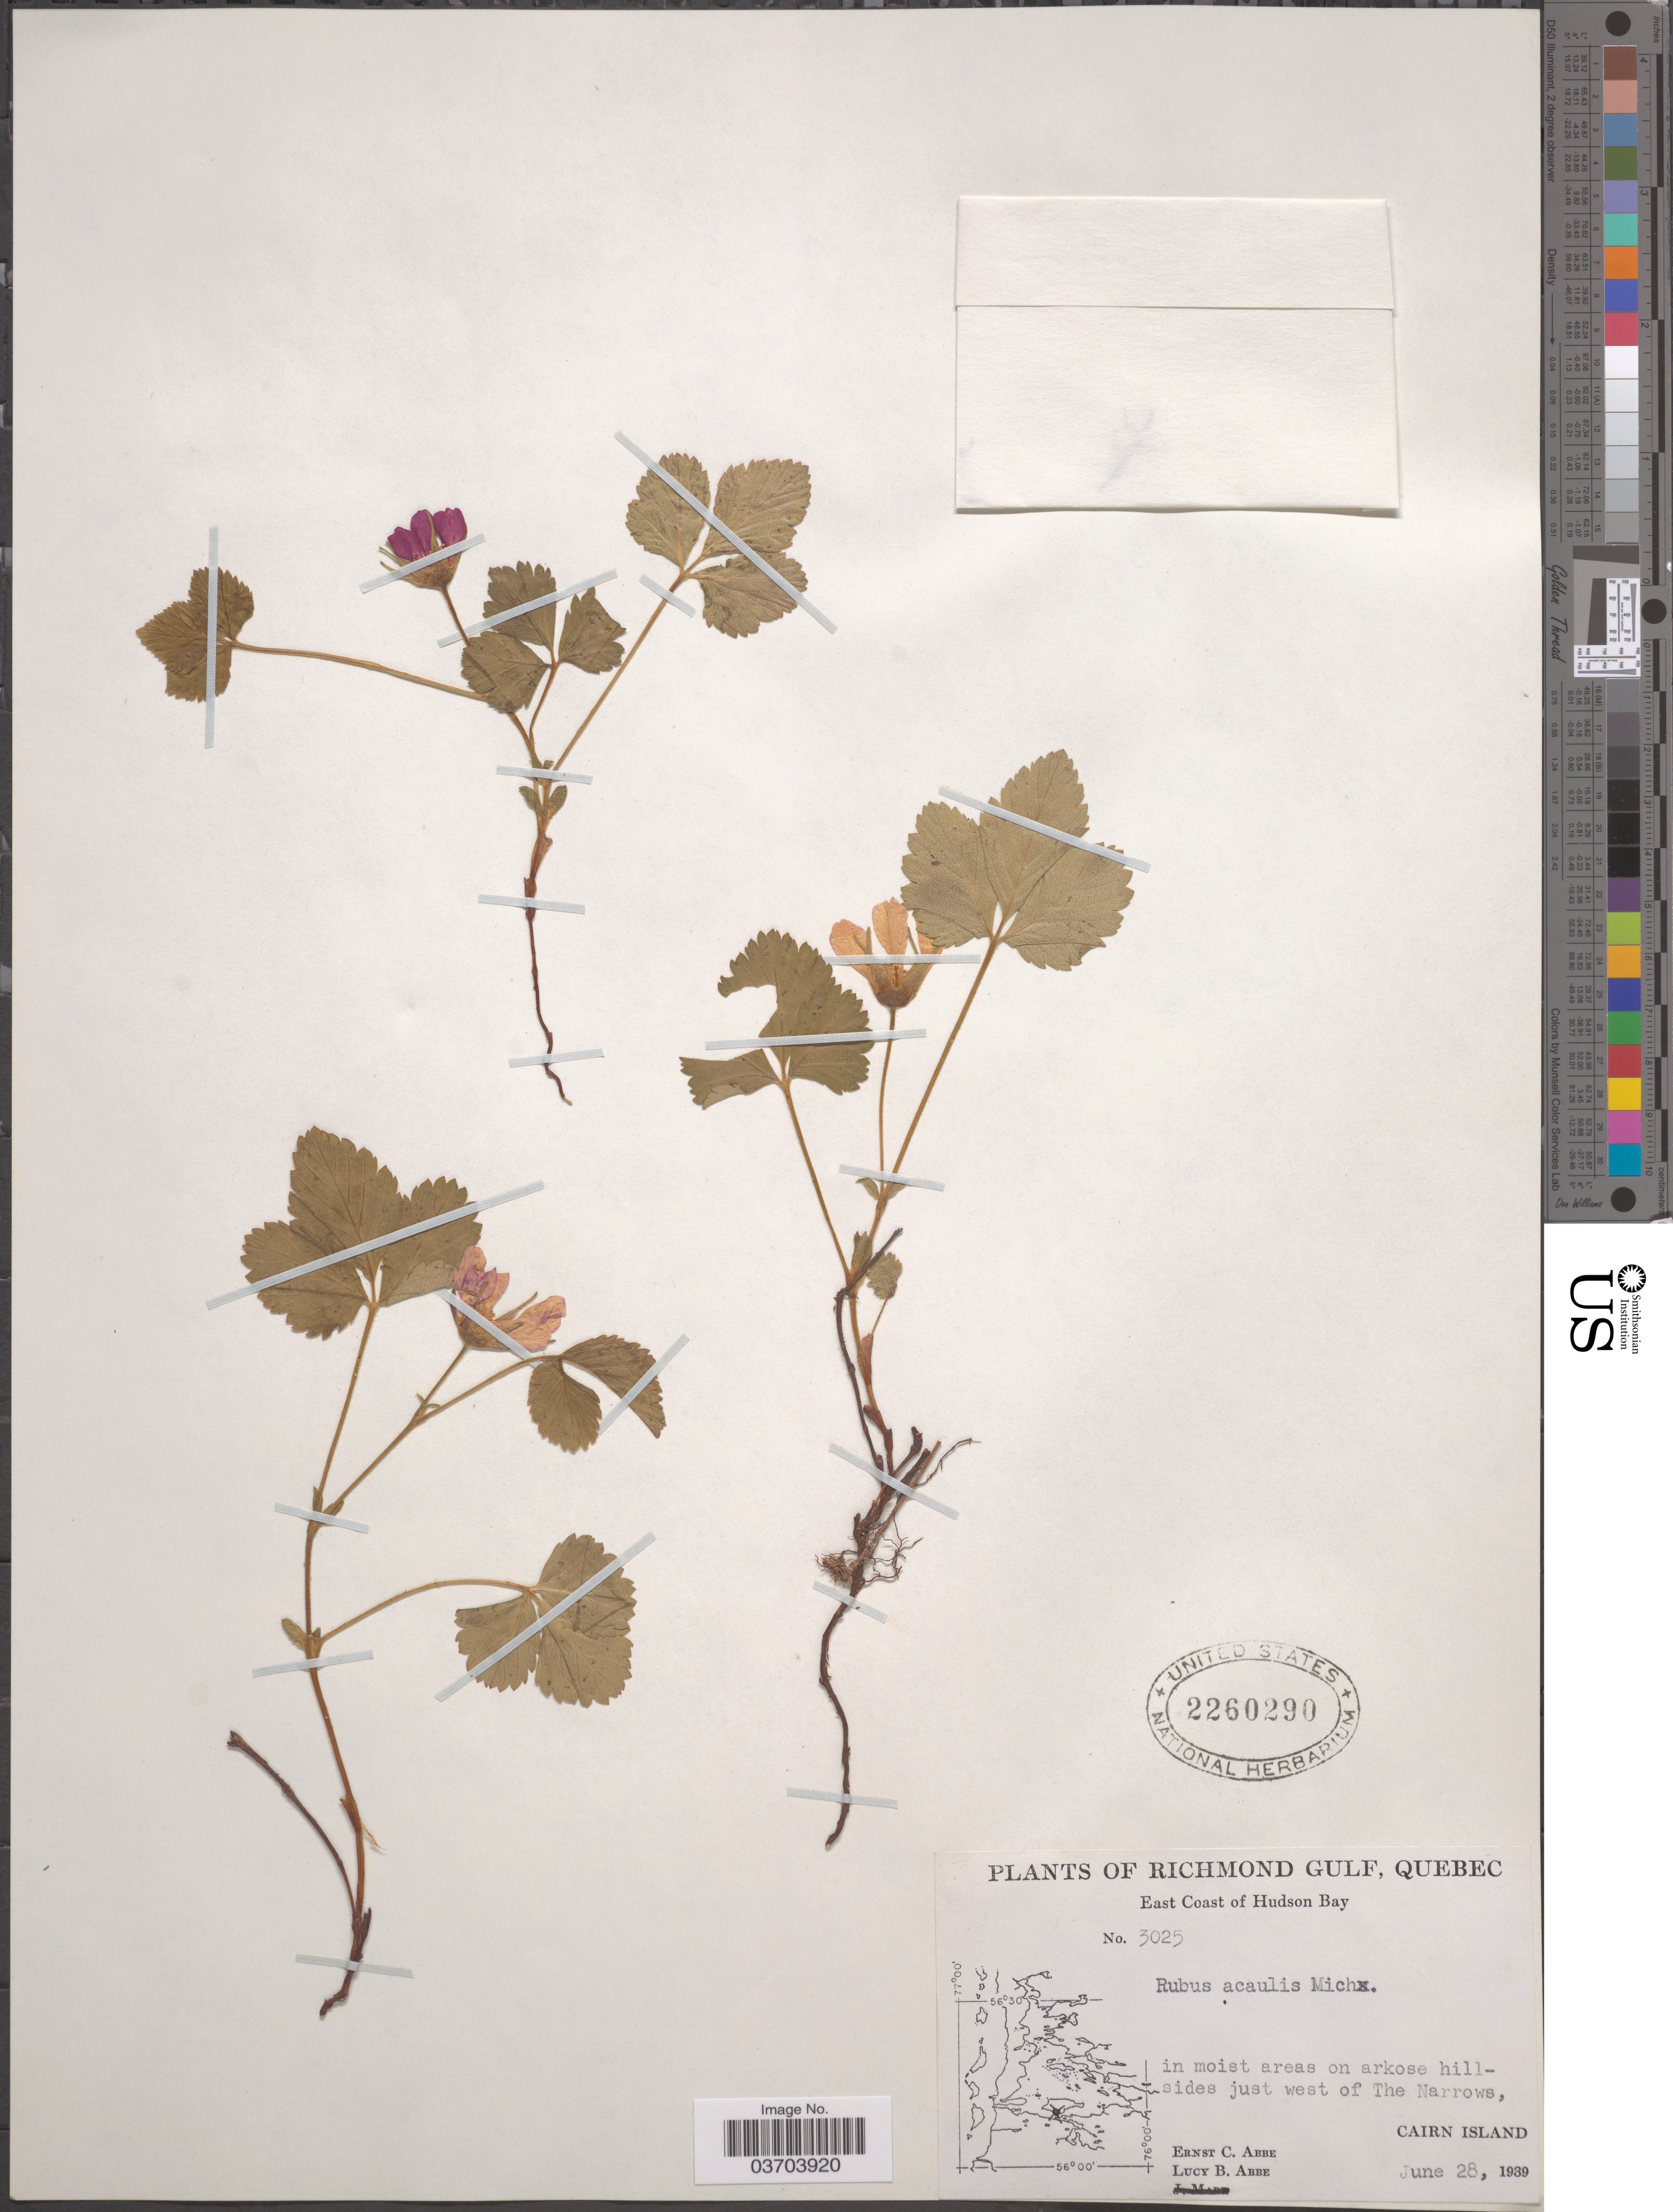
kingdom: Plantae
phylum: Tracheophyta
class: Magnoliopsida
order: Rosales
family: Rosaceae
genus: Rubus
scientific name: Rubus acaulis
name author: Michx.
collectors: E. C. Abbe & L. B. Abbe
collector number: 3025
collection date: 1939-06-28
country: Canada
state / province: Quebec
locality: Richmond Gulf. East Coast of Hudson Bay. In moist areas on arkose hillsides just west of The Narrows, Cairn Island.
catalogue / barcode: US 2260290